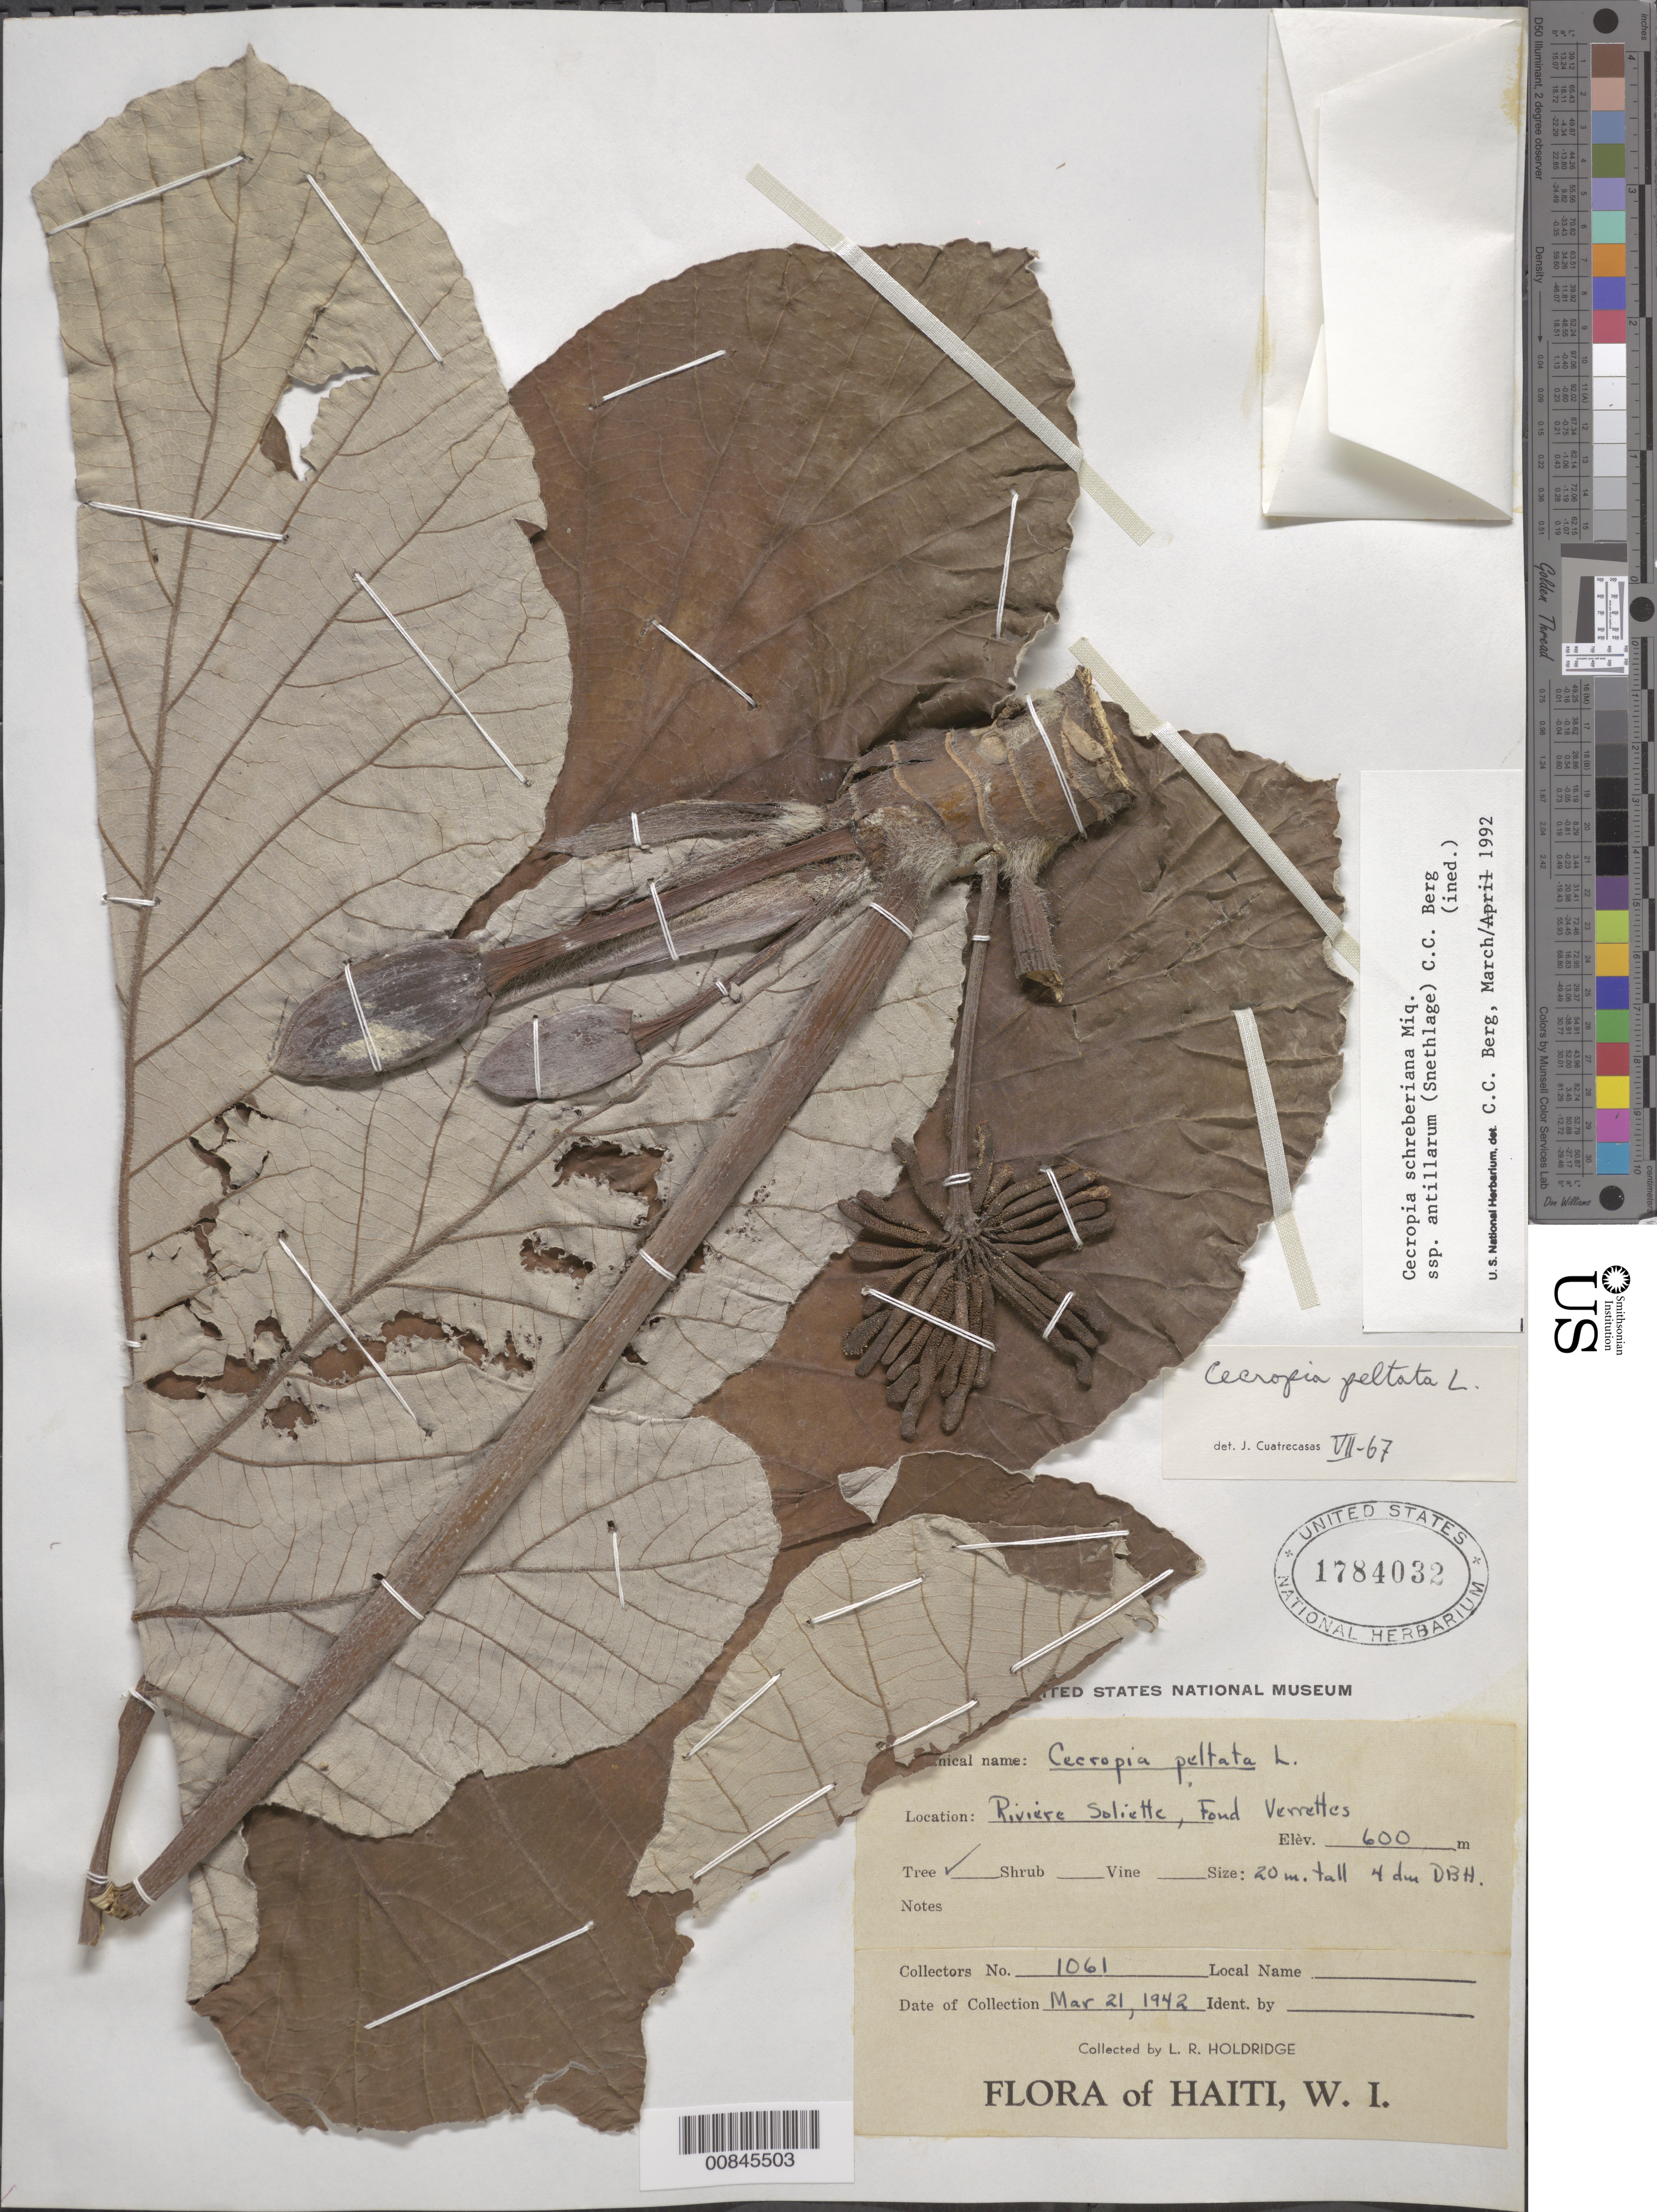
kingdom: Plantae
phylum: Tracheophyta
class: Magnoliopsida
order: Rosales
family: Urticaceae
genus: Cecropia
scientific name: Cecropia schreberiana subsp. antillarum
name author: (Snethl.) C.C. Berg & P. Franco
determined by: Berg, C. C.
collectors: L. Holdridge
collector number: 1061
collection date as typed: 21 Mar 1942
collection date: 1942-03-21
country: Haiti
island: Hispaniola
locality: Riviére Soliette, Fond Verrettes.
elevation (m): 600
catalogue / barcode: US 1784032